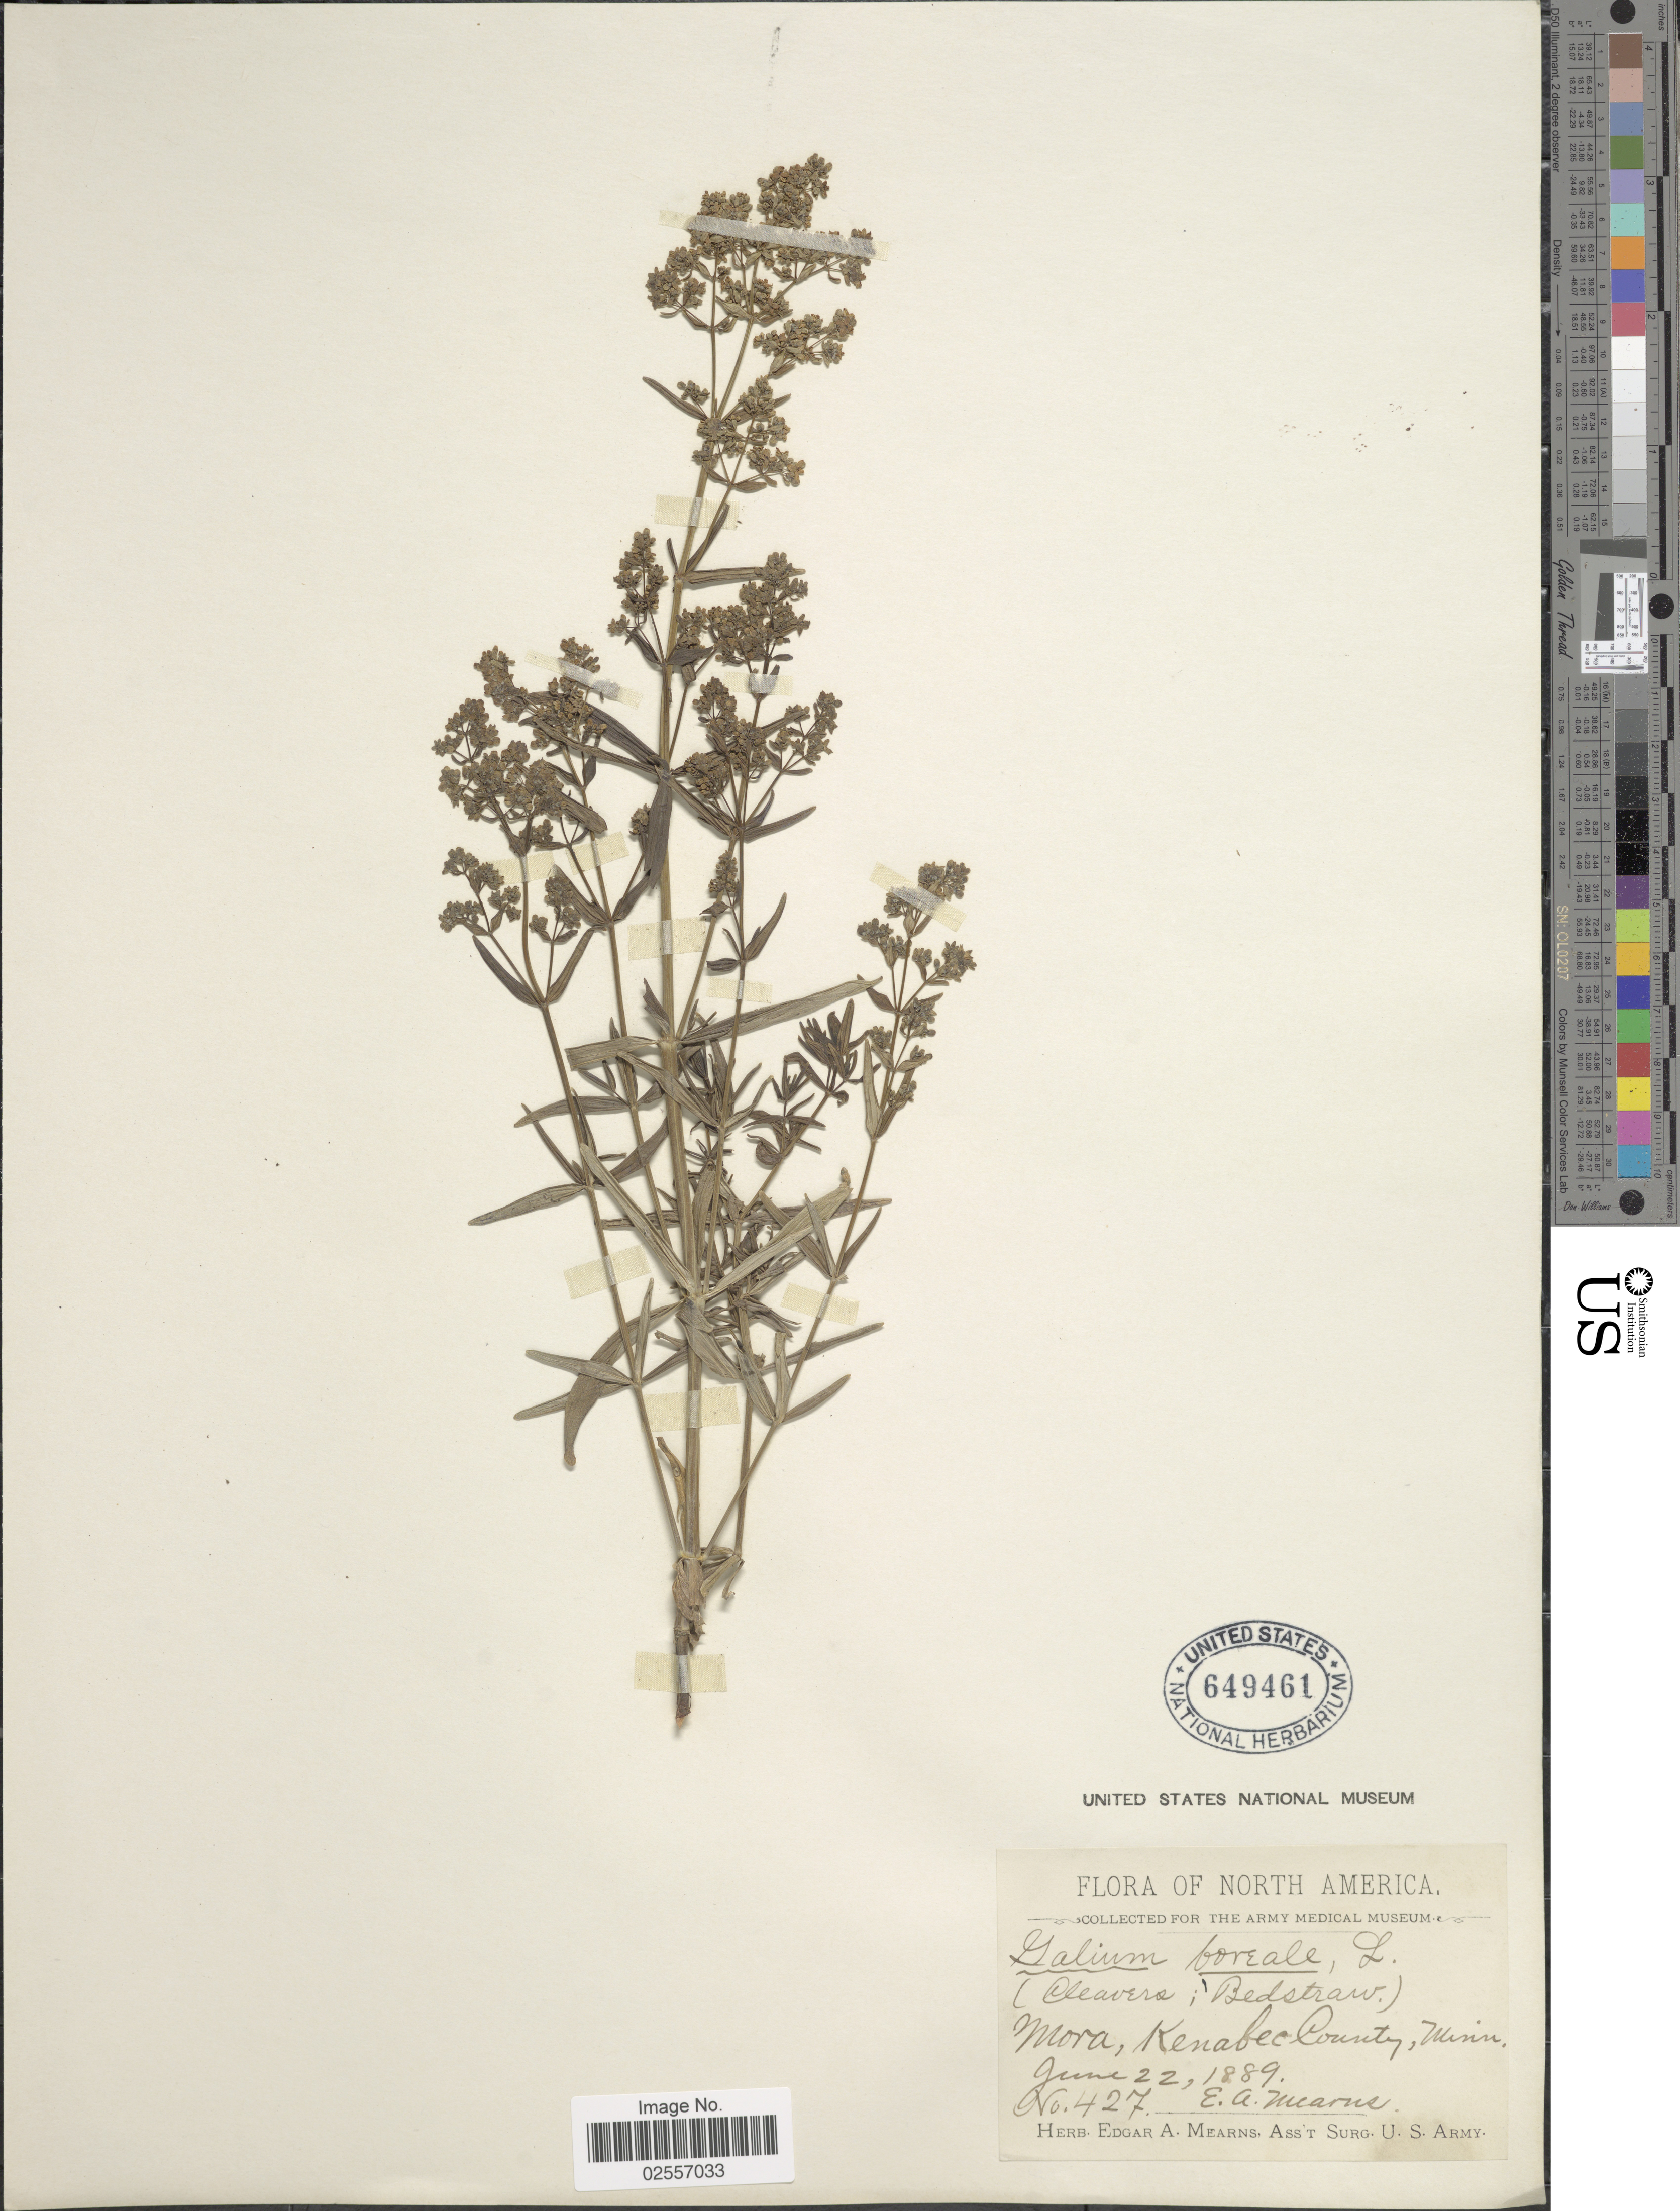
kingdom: Plantae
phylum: Tracheophyta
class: Magnoliopsida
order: Gentianales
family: Rubiaceae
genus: Galium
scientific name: Galium boreale L.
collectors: E. A. Mearns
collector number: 427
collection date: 1888-06-28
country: United States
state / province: Minnesota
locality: Mora, Kenabec County, Minn.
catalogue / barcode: US 649461